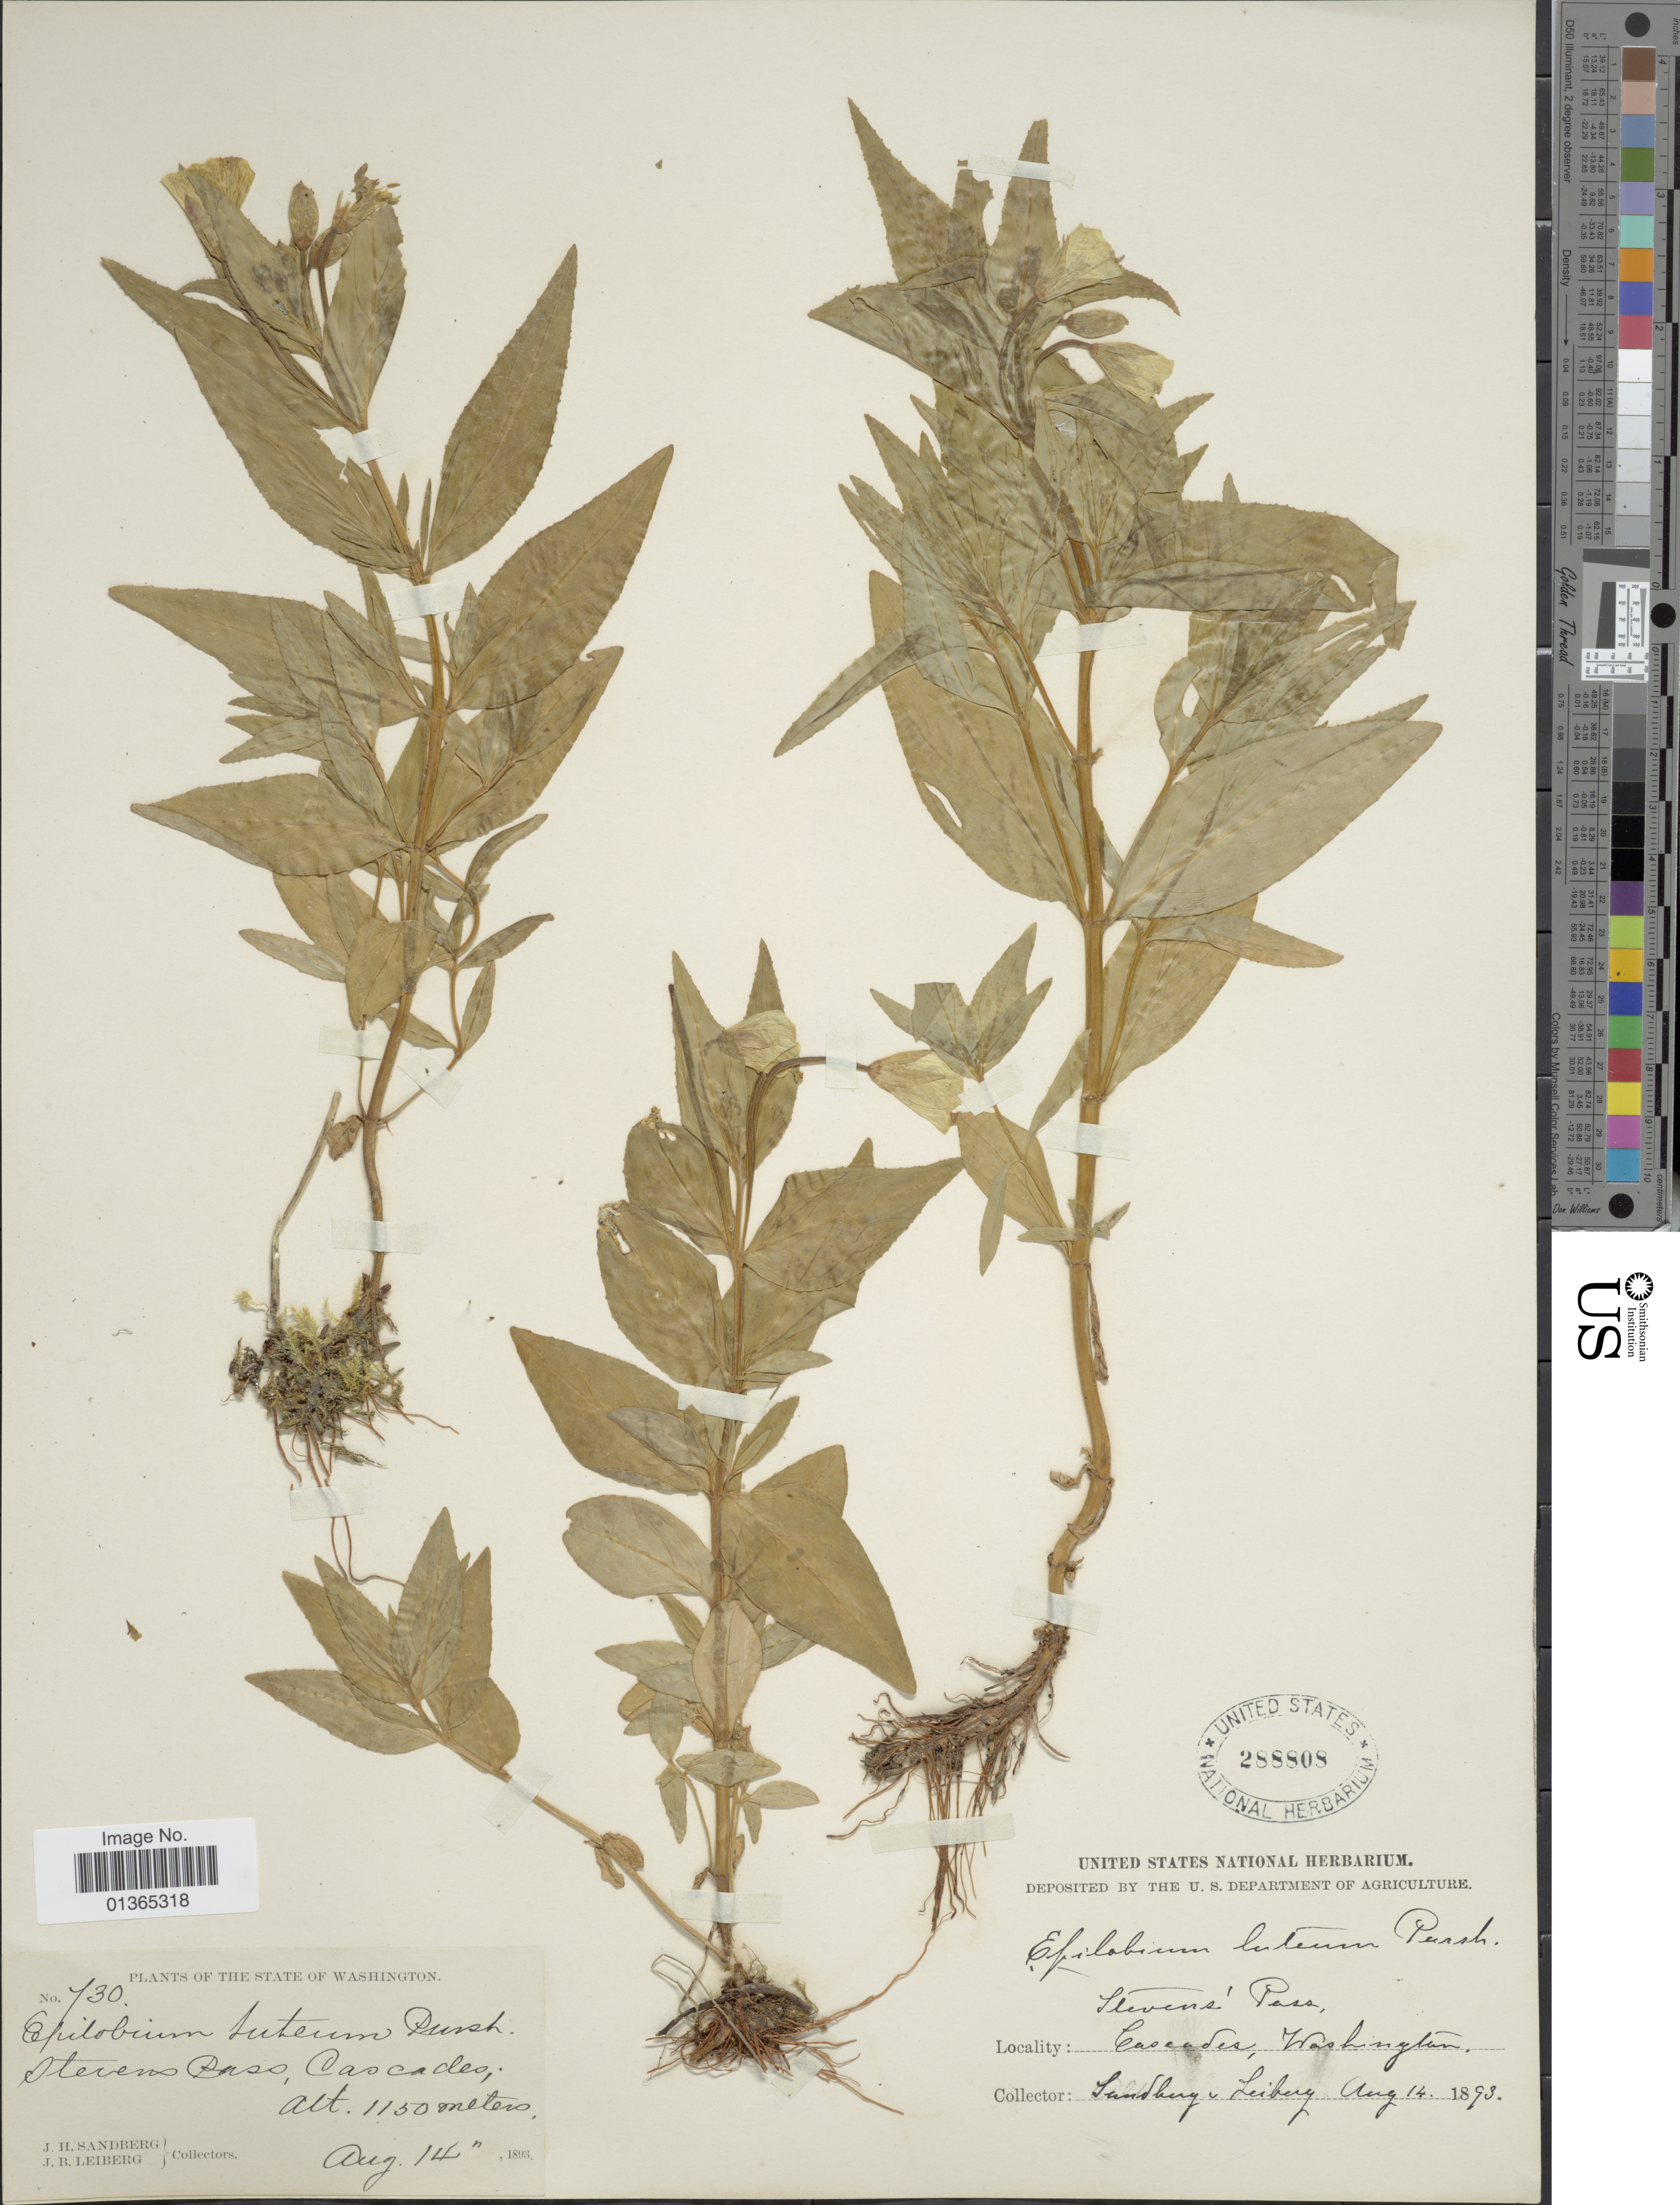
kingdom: Plantae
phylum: Tracheophyta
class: Magnoliopsida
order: Myrtales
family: Onagraceae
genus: Epilobium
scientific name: Epilobium luteum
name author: Pursh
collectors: J. H. Sandberg & J. B. Leiberg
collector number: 730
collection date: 1893-08-14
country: United States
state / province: Washington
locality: Stevens Pass, Cascades.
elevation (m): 1150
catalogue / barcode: US 288808